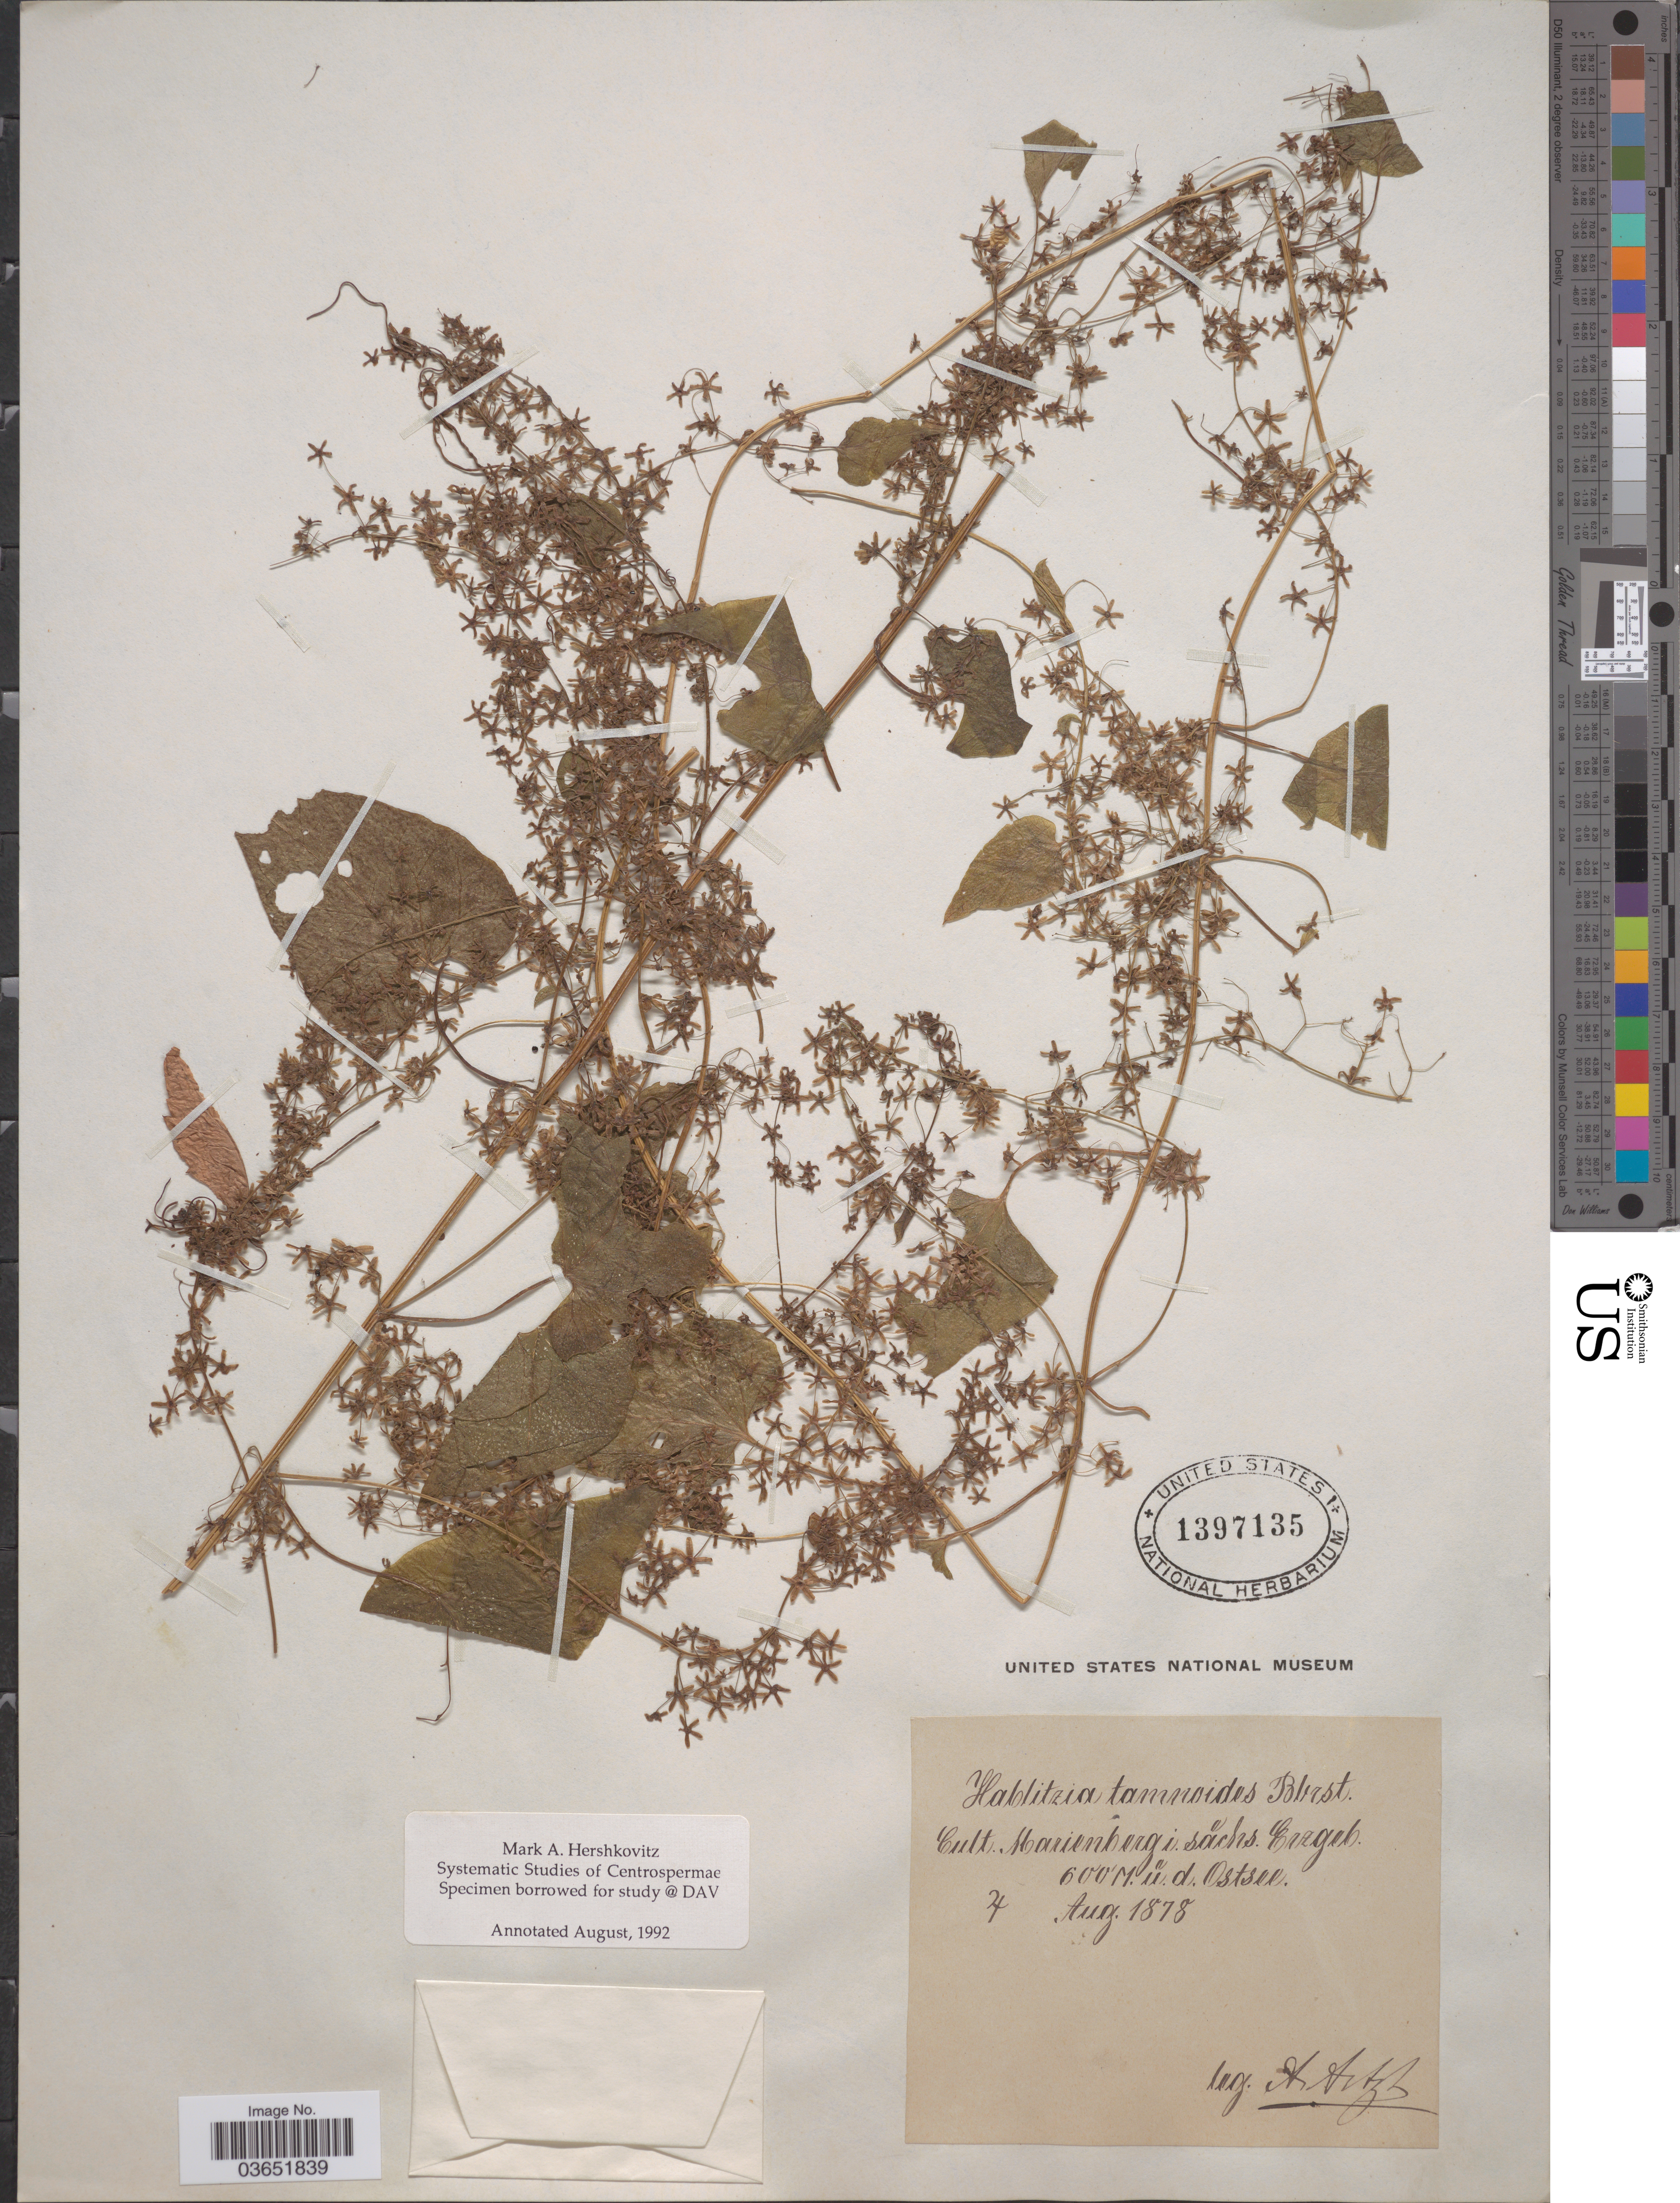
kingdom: Plantae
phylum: Tracheophyta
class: Magnoliopsida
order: Caryophyllales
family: Amaranthaceae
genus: Hablitzia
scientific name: Hablitzia tamnoides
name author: M. Bieb.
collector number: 4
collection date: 1878-08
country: Germany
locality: Marienberg i. sachs. Eizgeb. Ostsee.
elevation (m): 600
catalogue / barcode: US 1397135